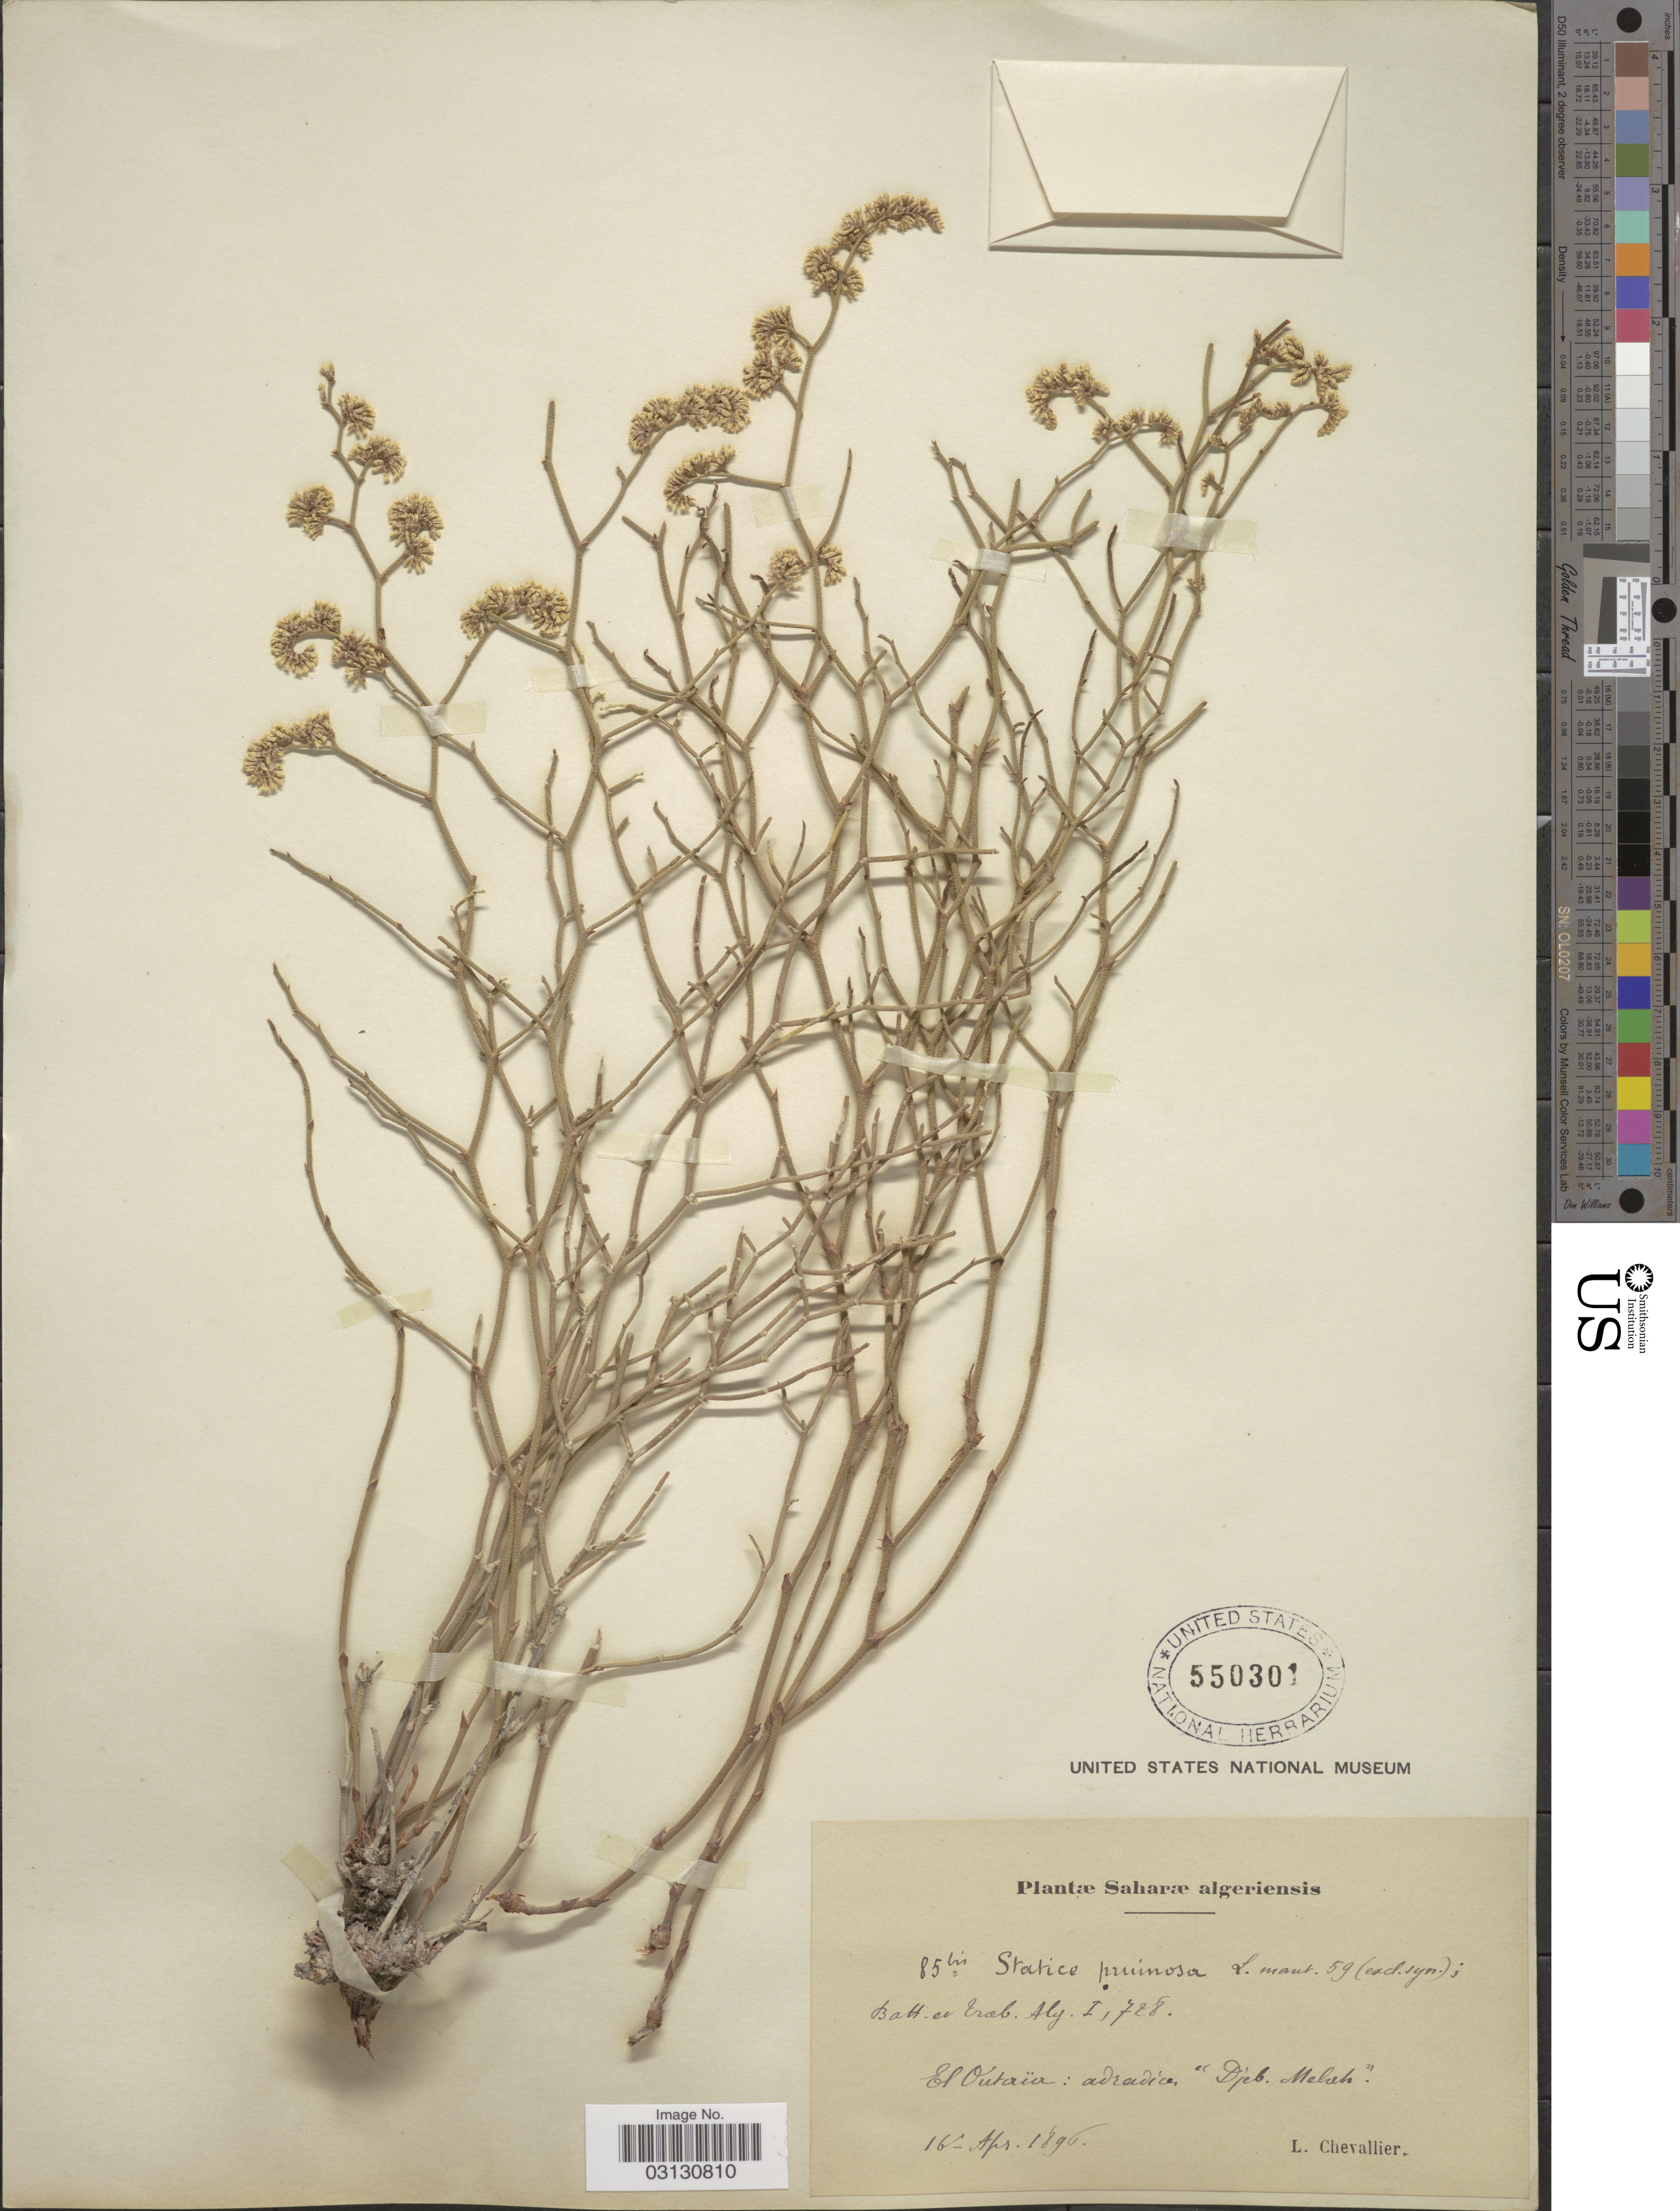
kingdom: Plantae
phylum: Tracheophyta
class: Magnoliopsida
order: Caryophyllales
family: Plumbaginaceae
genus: Limonium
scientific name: Limonium pruinosum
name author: (L.) Chaz.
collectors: L. Chevallier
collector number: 85bis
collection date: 1896-04-16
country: Algeria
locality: Saharæ algeriensis, El Outaïa: adradice, "Djeb. Melah".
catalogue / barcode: US 550301